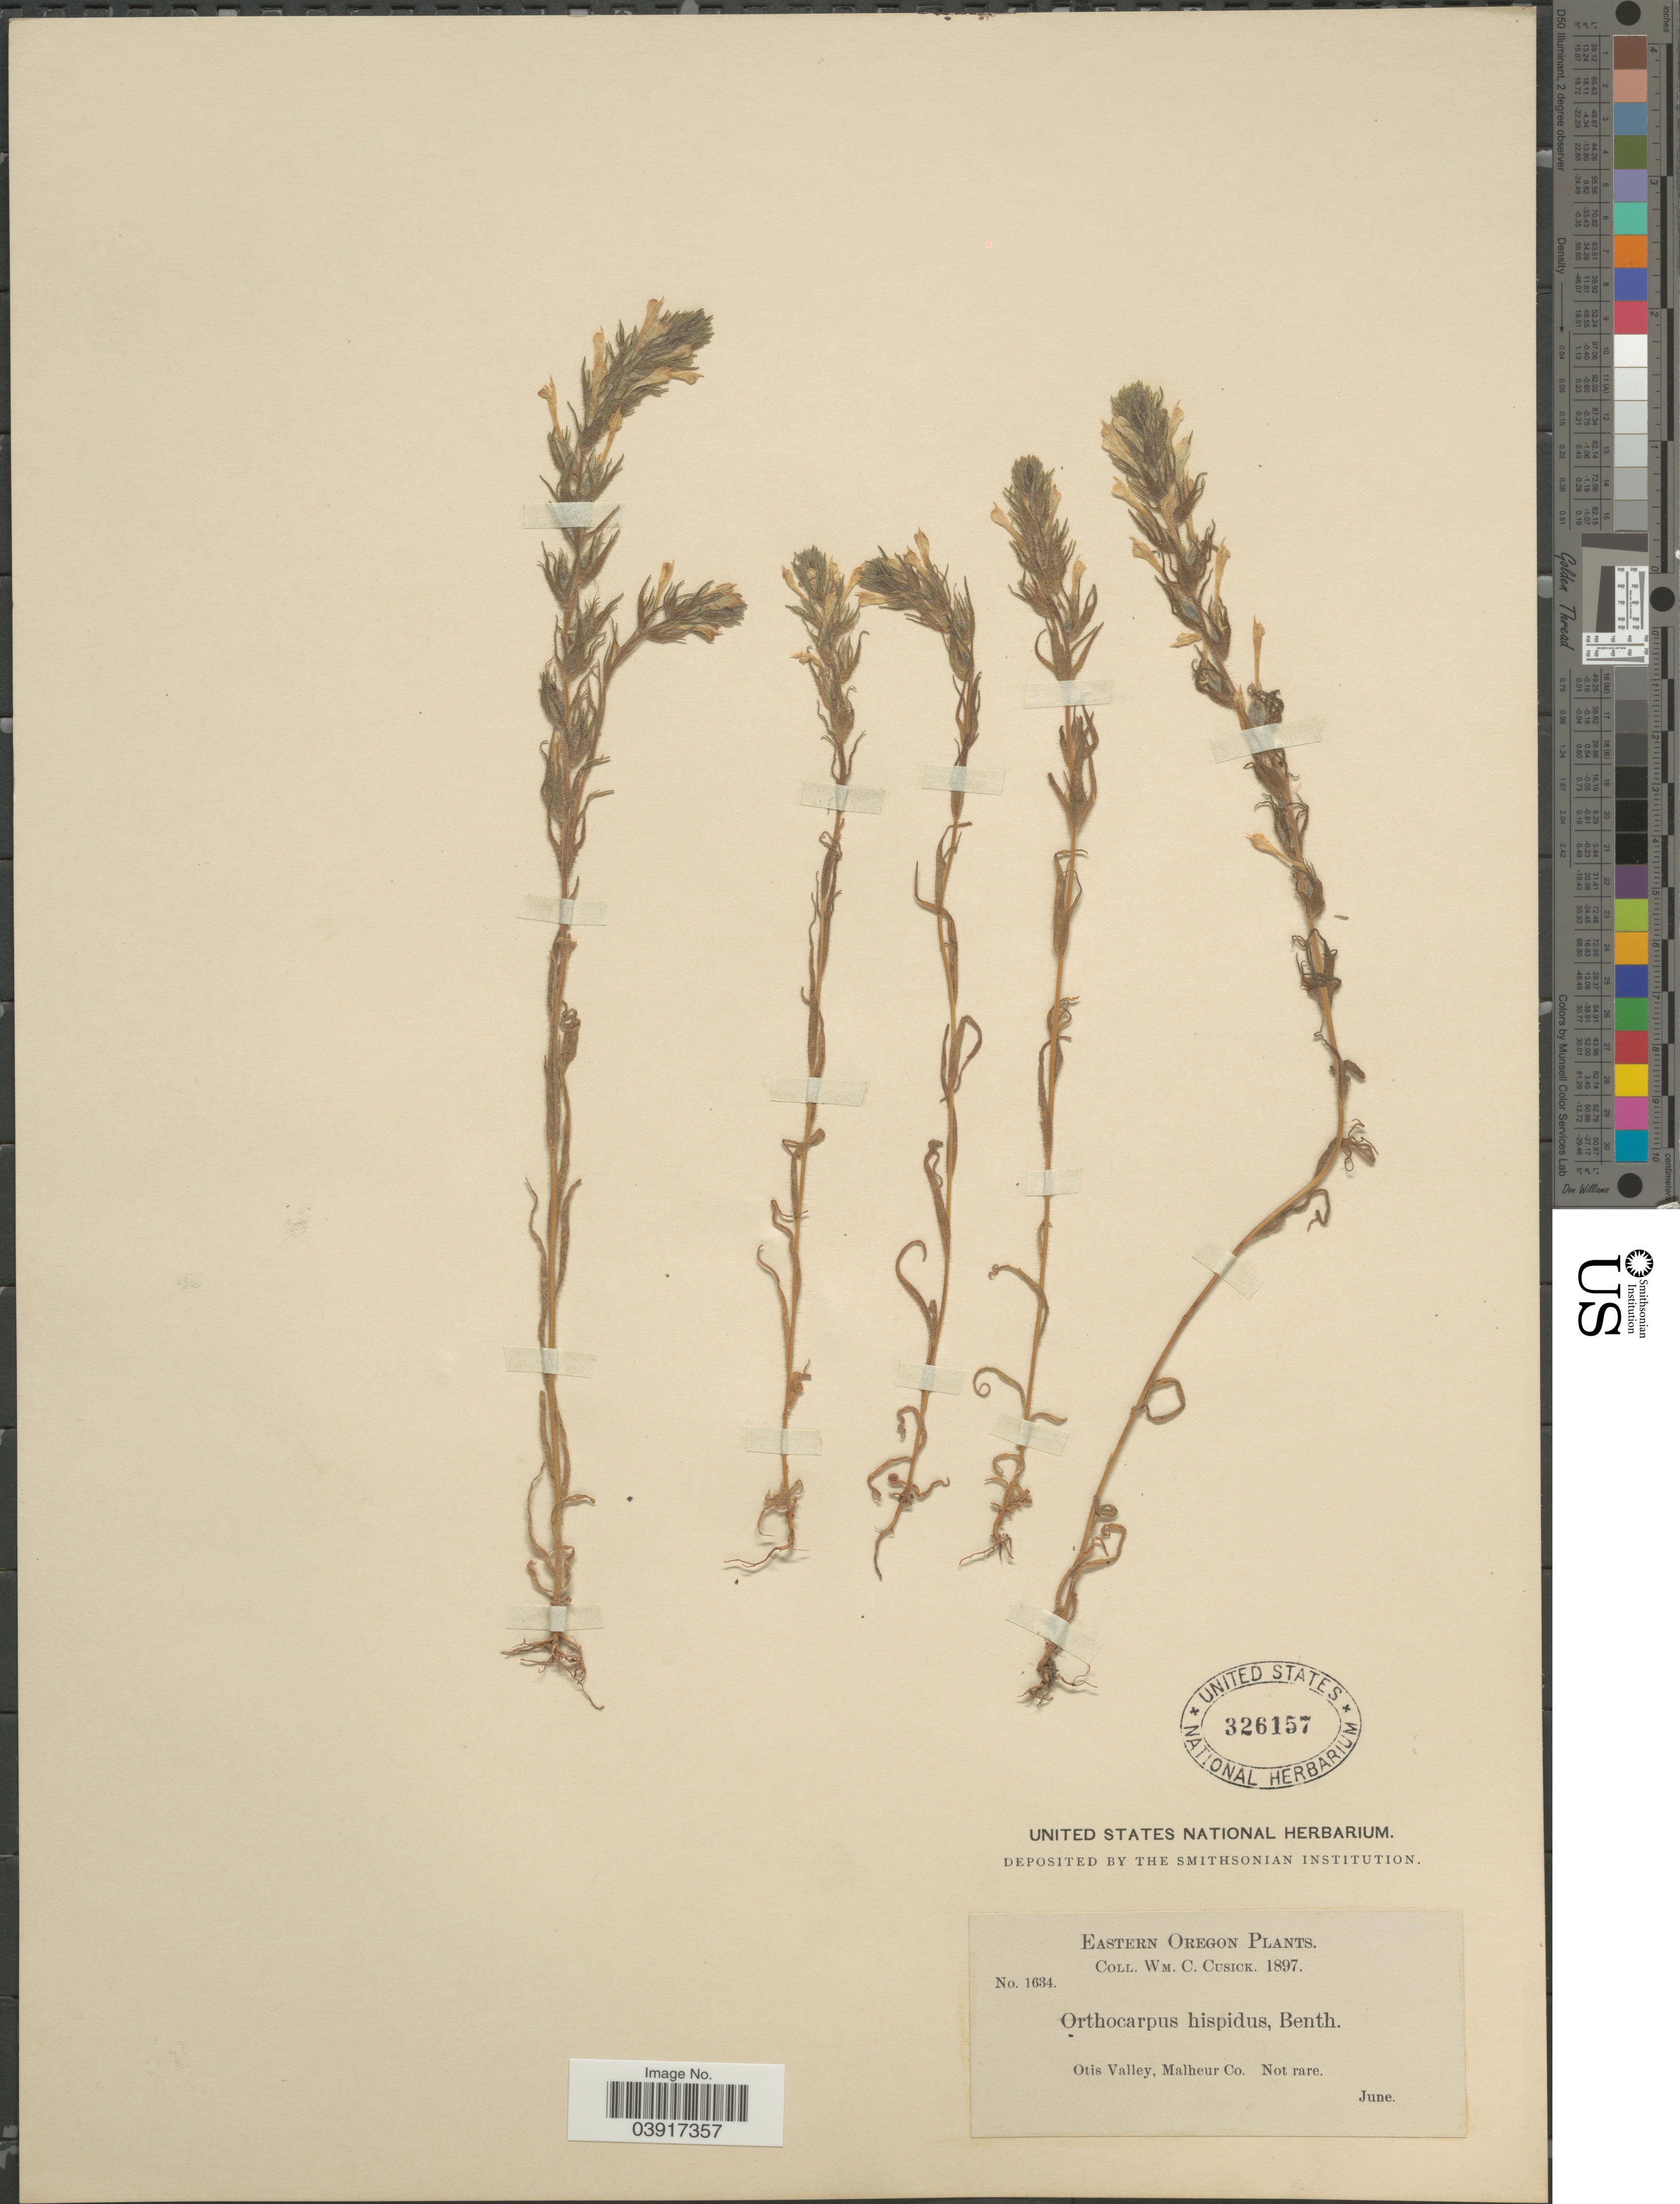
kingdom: Plantae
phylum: Tracheophyta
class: Magnoliopsida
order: Lamiales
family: Orobanchaceae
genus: Orthocarpus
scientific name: Orthocarpus hispidus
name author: Benth.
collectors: W. C. Cusick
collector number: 1634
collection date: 1897-06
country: United States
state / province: Oregon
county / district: Malheur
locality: Eastern Oregon. Otis Valley, Malheur Co.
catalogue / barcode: US 326157